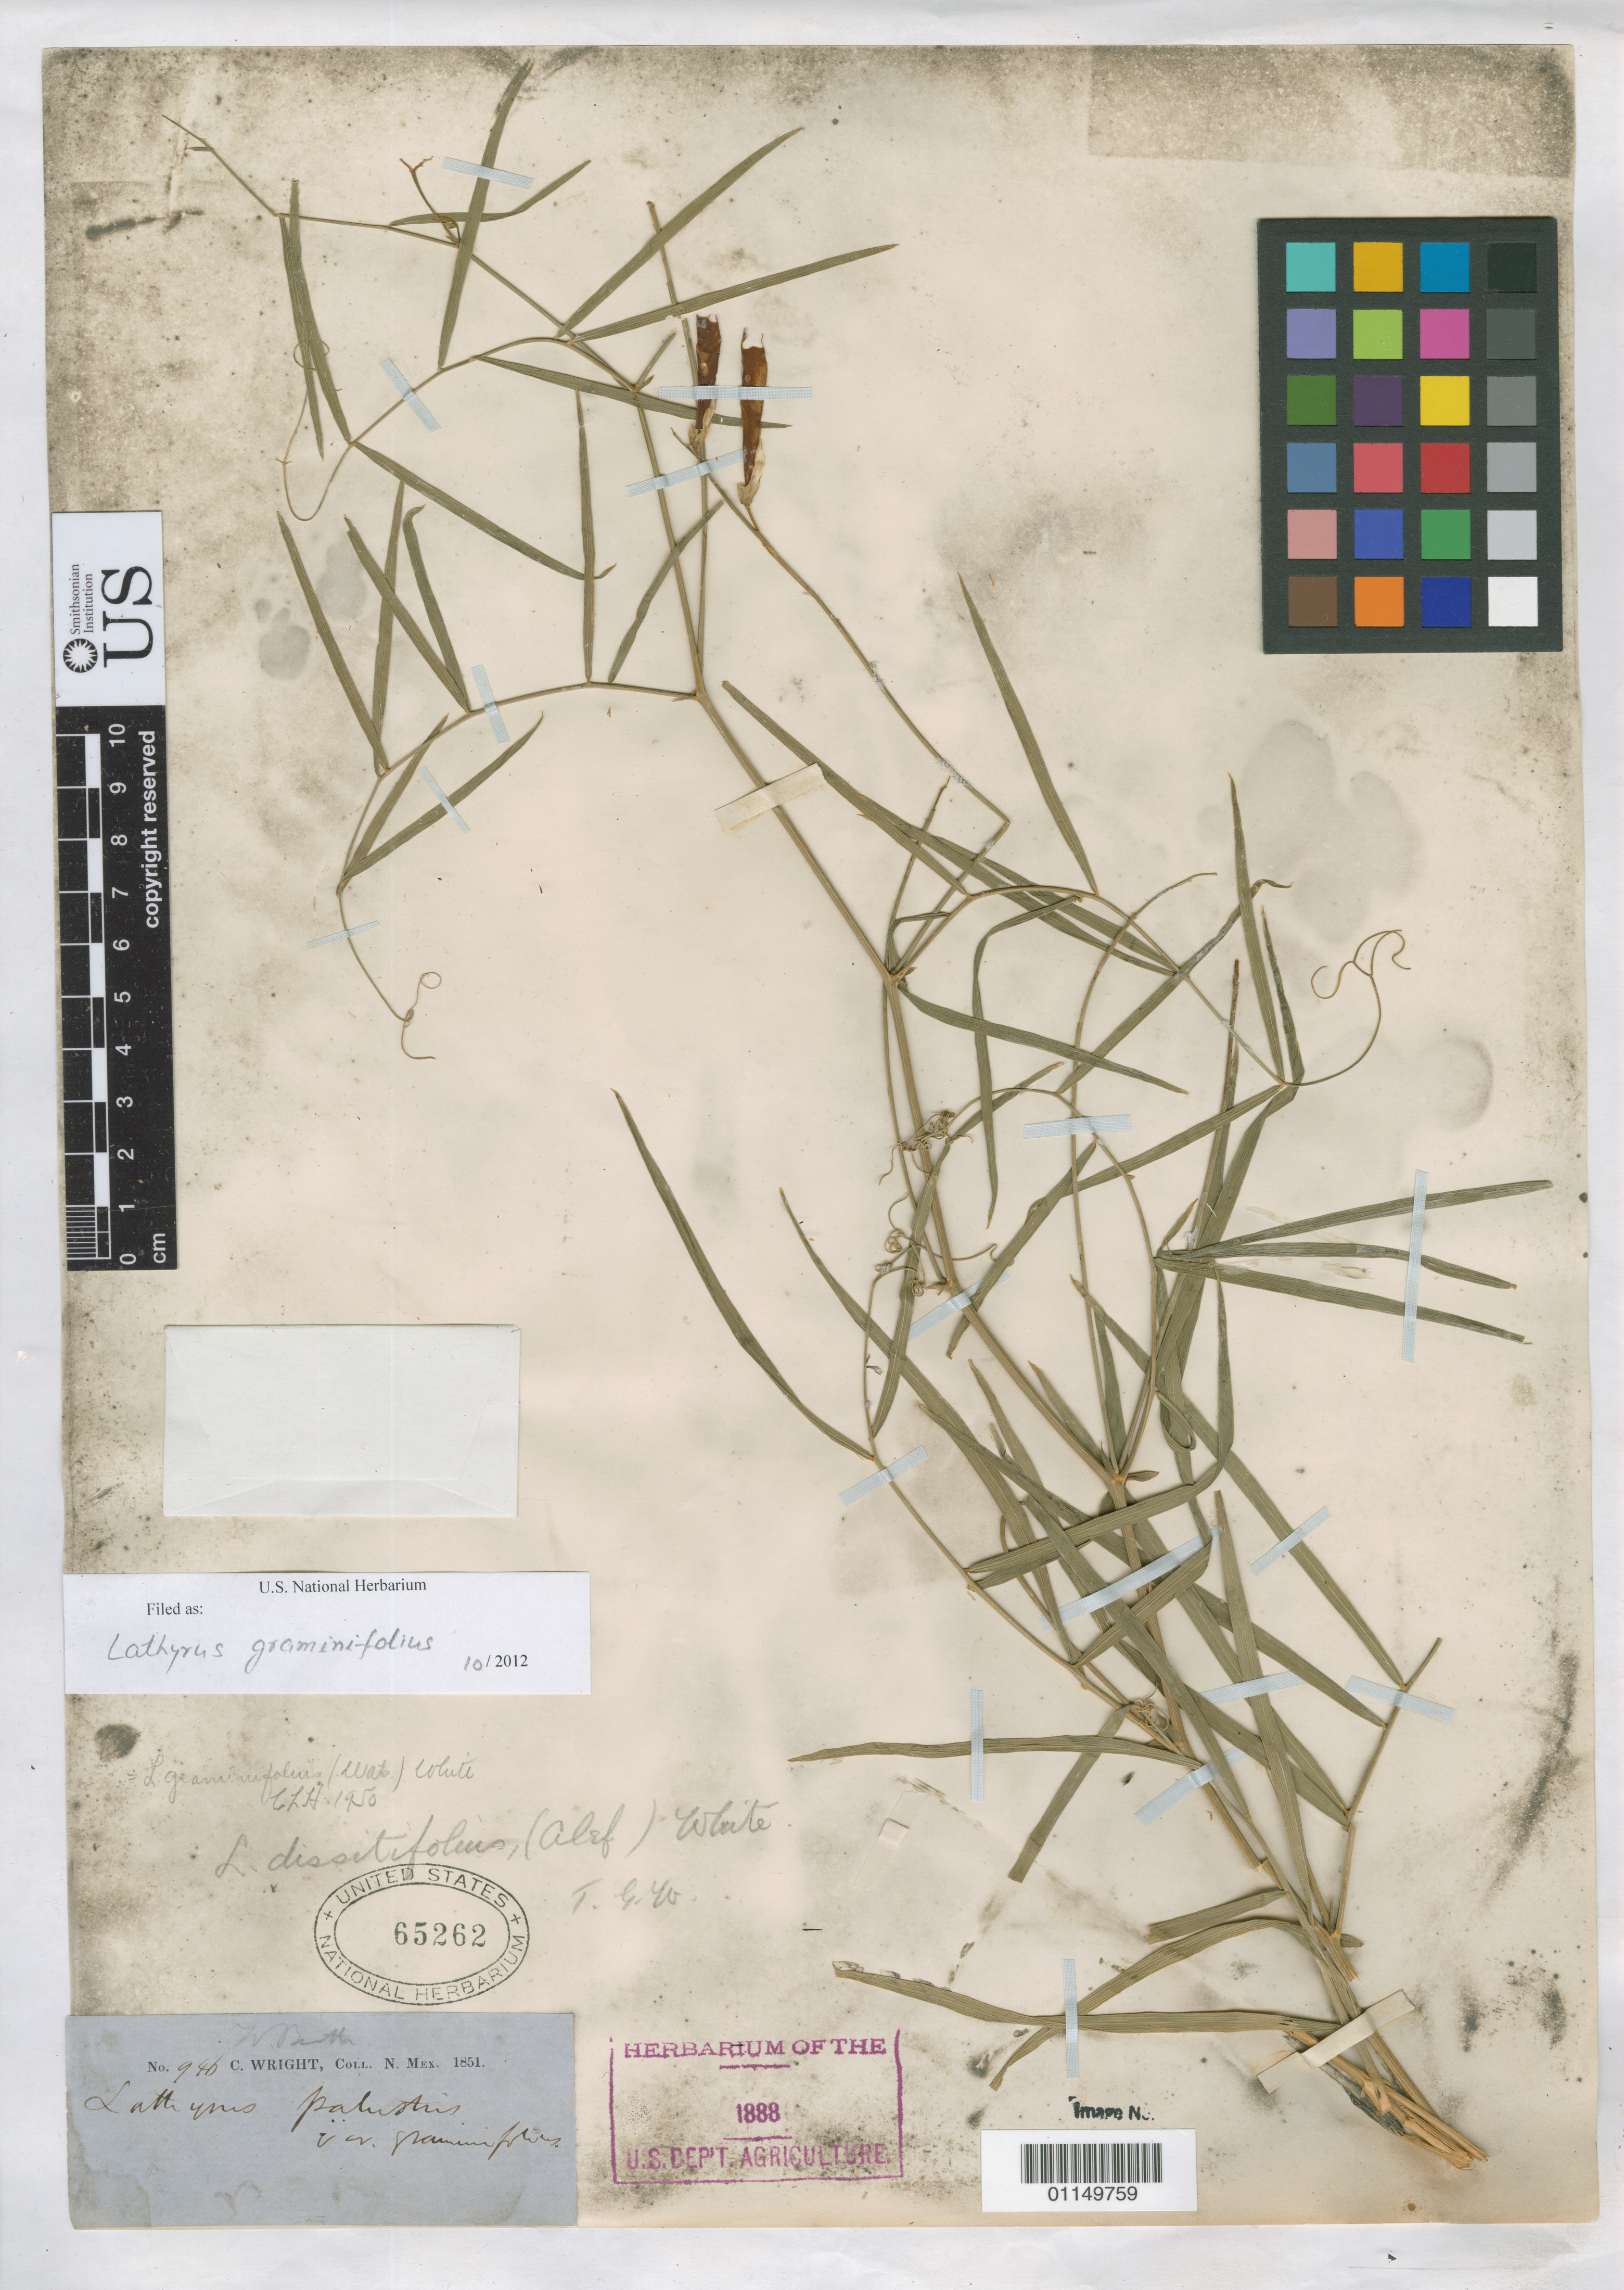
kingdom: Plantae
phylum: Tracheophyta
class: Magnoliopsida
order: Fabales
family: Fabaceae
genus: Lathyrus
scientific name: Lathyrus graminifolius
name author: (S. Watson) T.G. White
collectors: C. Wright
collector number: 946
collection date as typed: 1851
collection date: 1851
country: United States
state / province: New Mexico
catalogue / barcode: US 65262